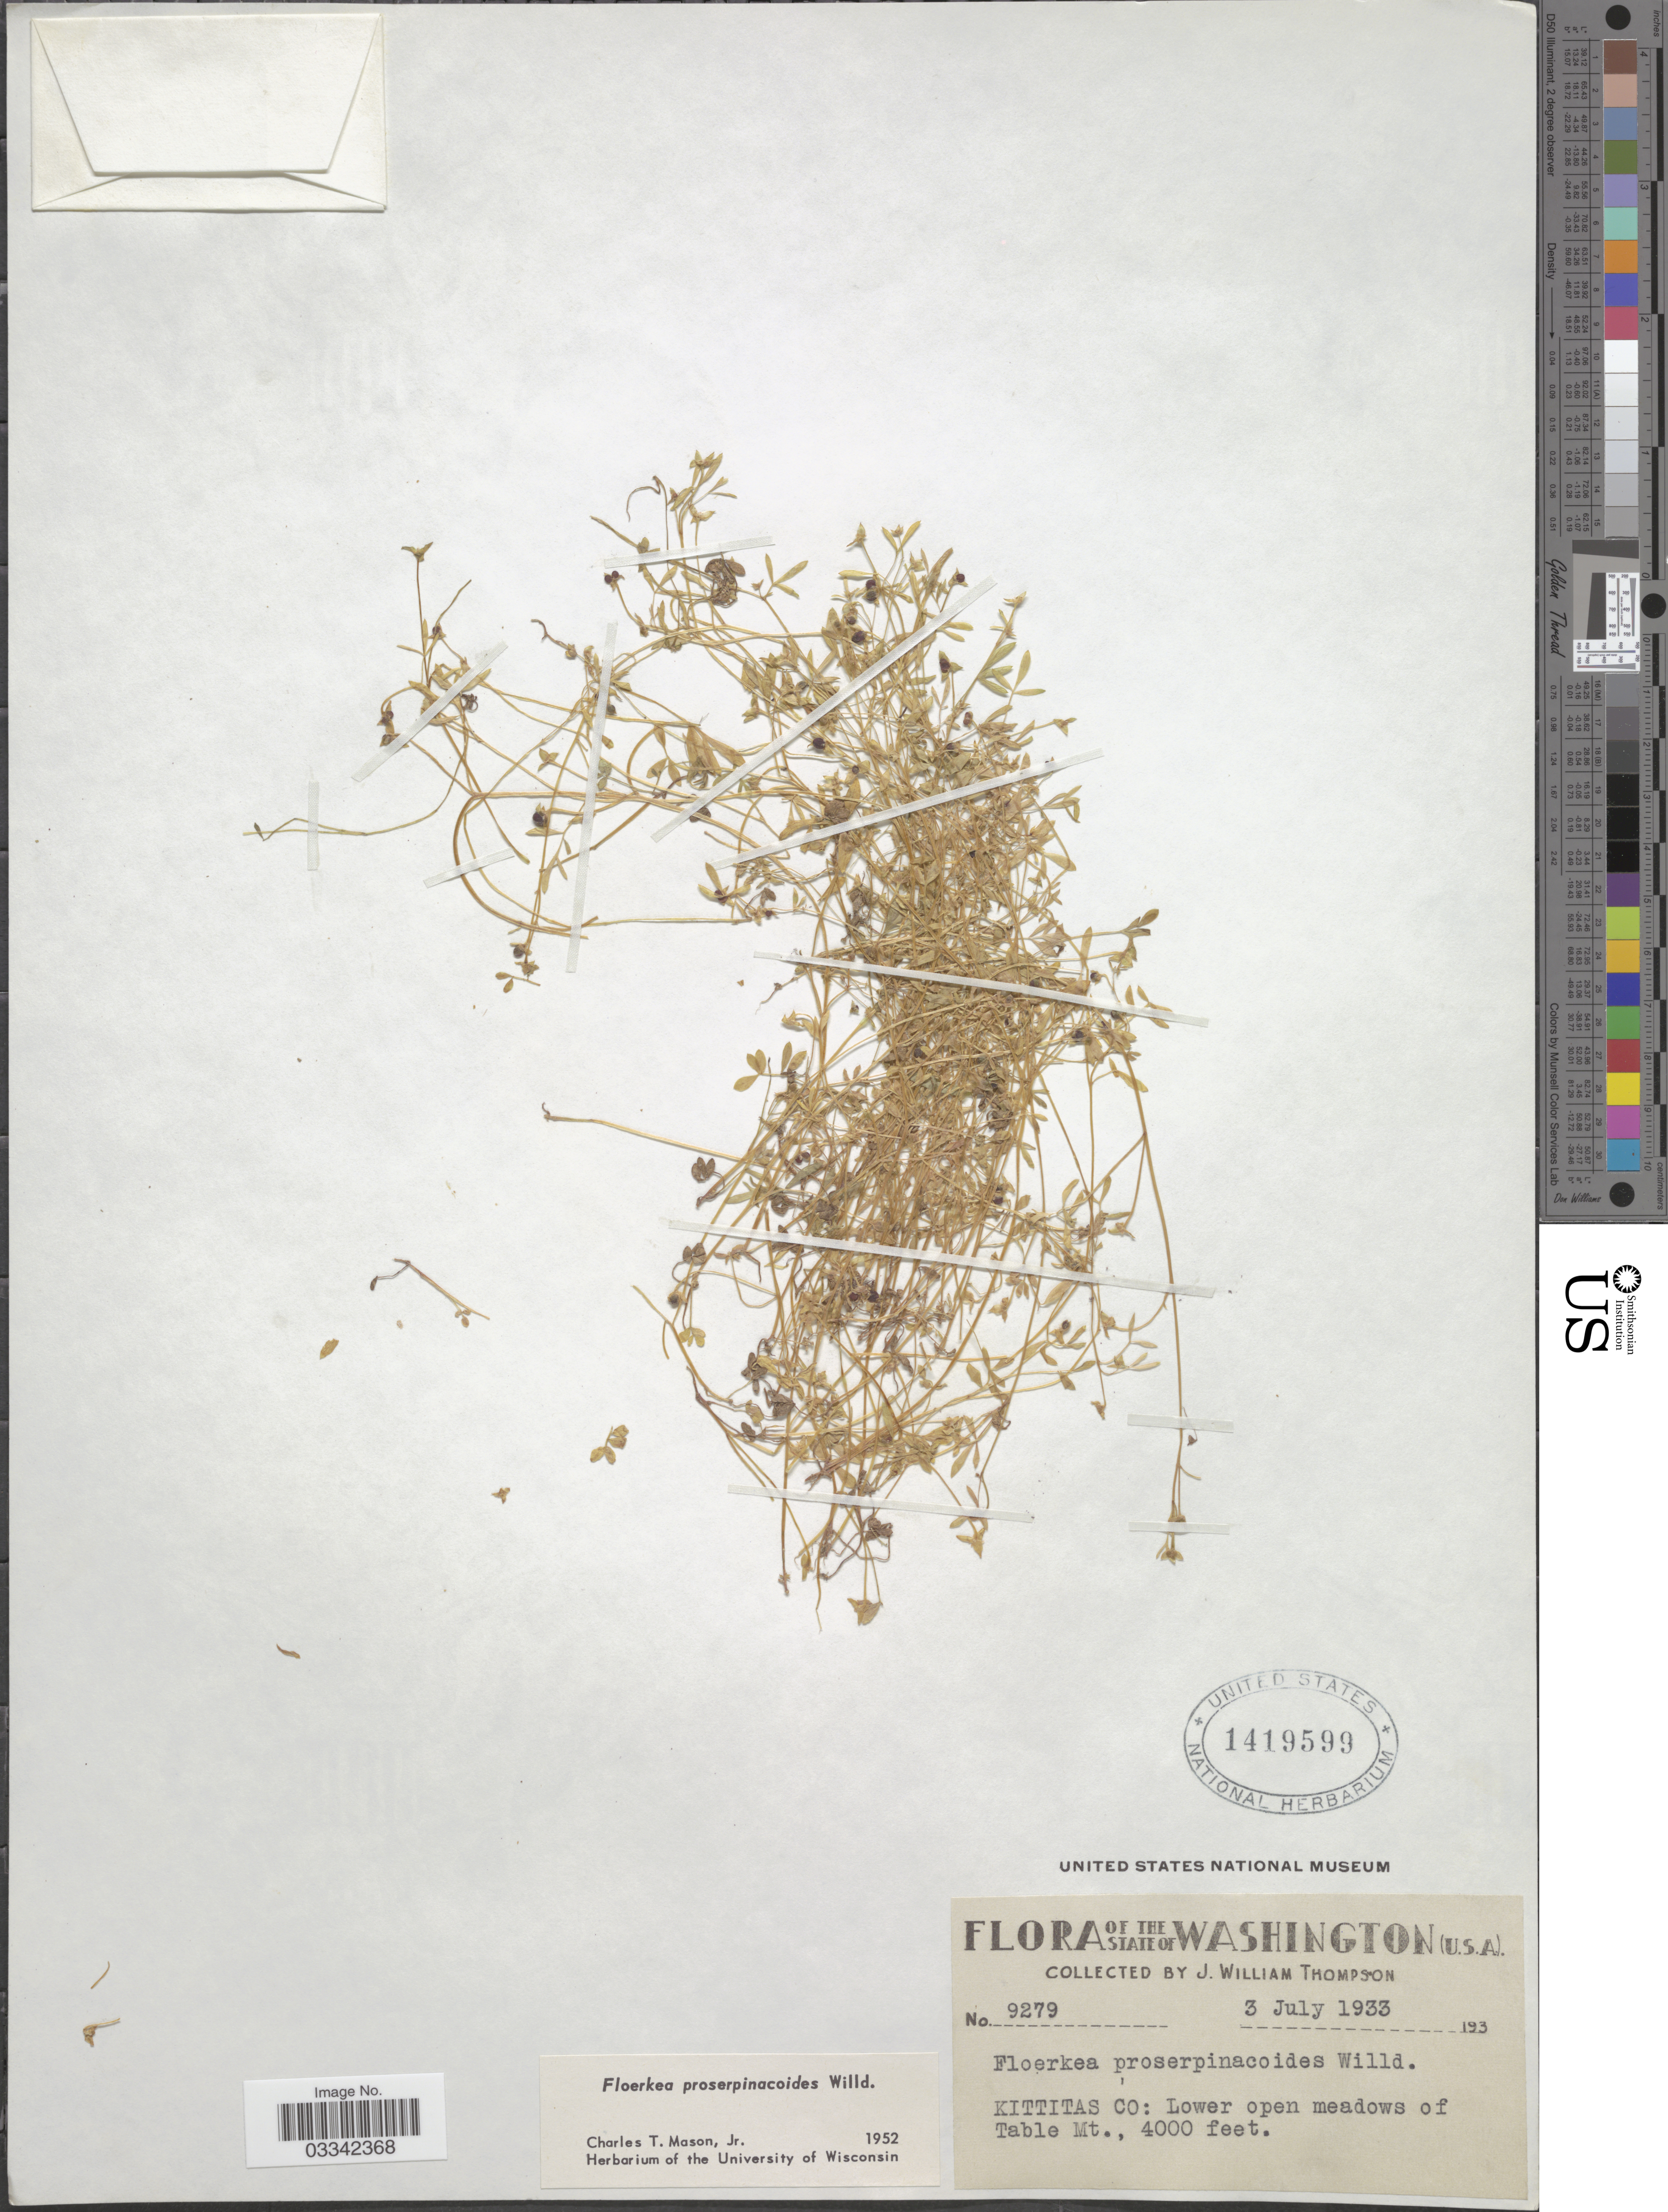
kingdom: Plantae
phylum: Tracheophyta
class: Magnoliopsida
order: Brassicales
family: Limnanthaceae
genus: Floerkea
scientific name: Floerkea proserpinacoides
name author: Willd.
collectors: J. W. Thompson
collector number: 9279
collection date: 1933-07-03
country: United States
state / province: Washington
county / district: Kittitas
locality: Kittitas Co: Lower open meadows of Table Mt.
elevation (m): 1219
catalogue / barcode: US 1419599